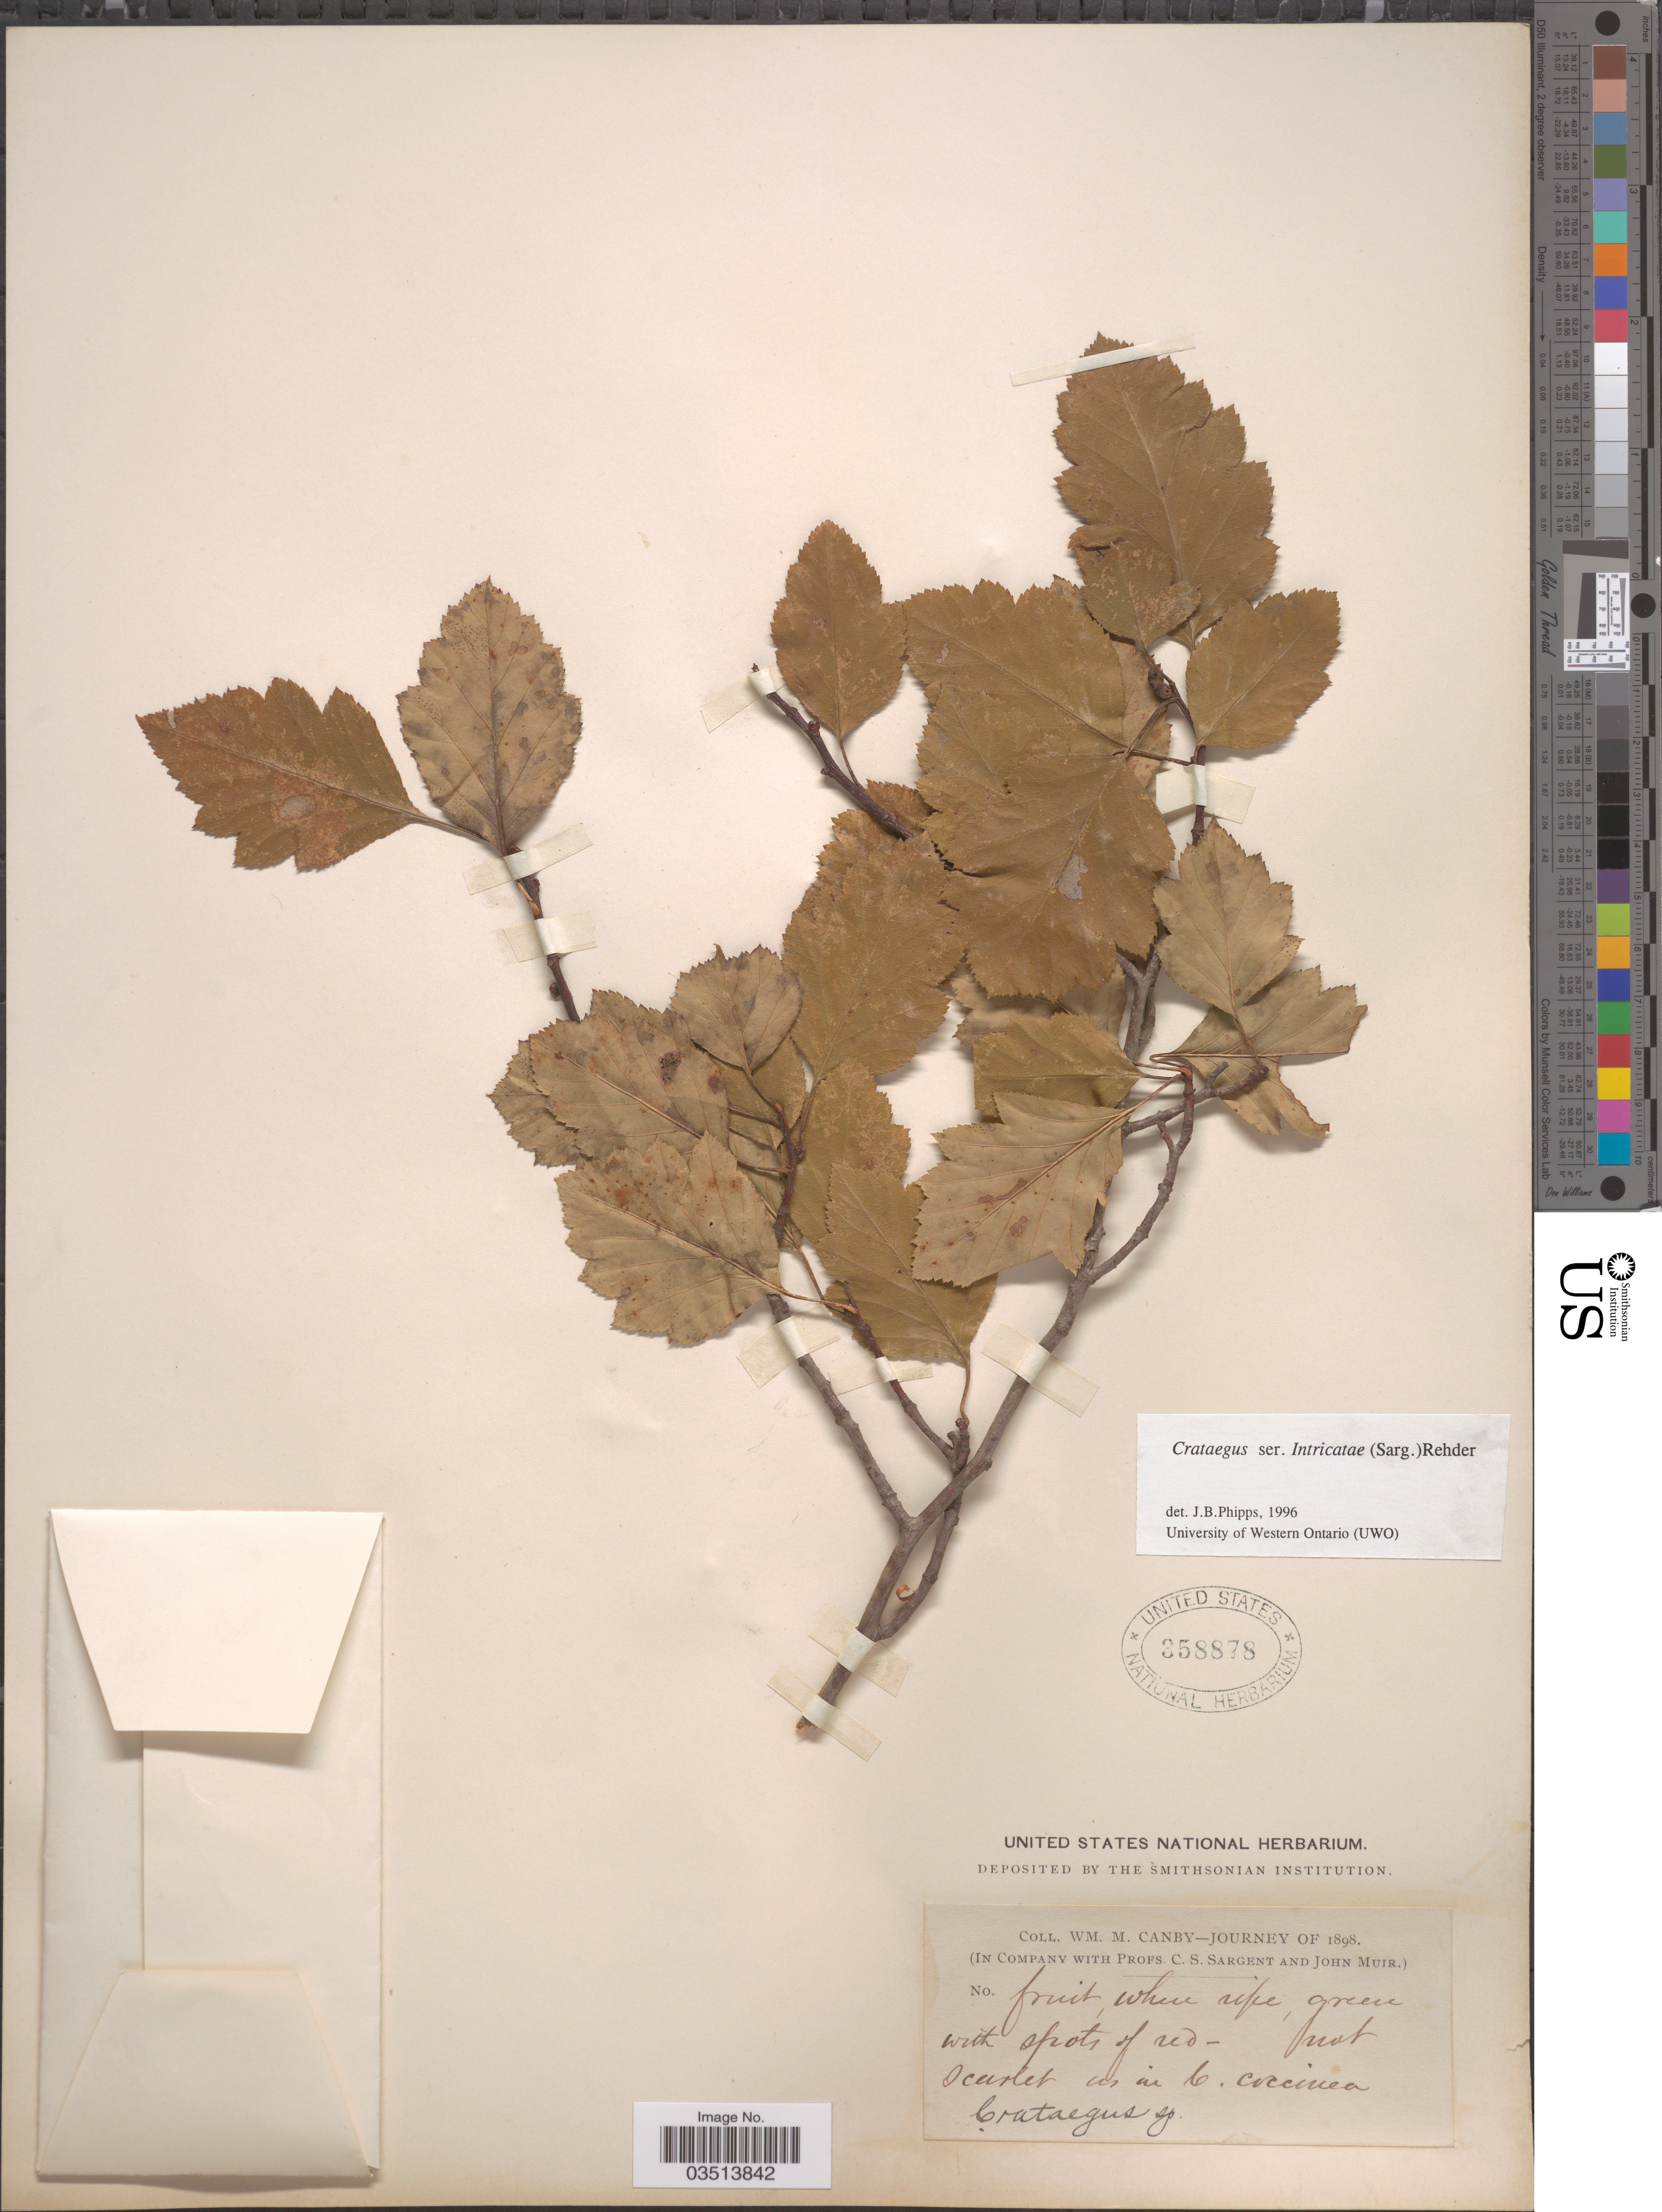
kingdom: Plantae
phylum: Tracheophyta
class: Magnoliopsida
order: Rosales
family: Rosaceae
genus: Crataegus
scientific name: Crataegus coccinea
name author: Ashe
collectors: W. M. Canby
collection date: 1898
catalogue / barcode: US 358878